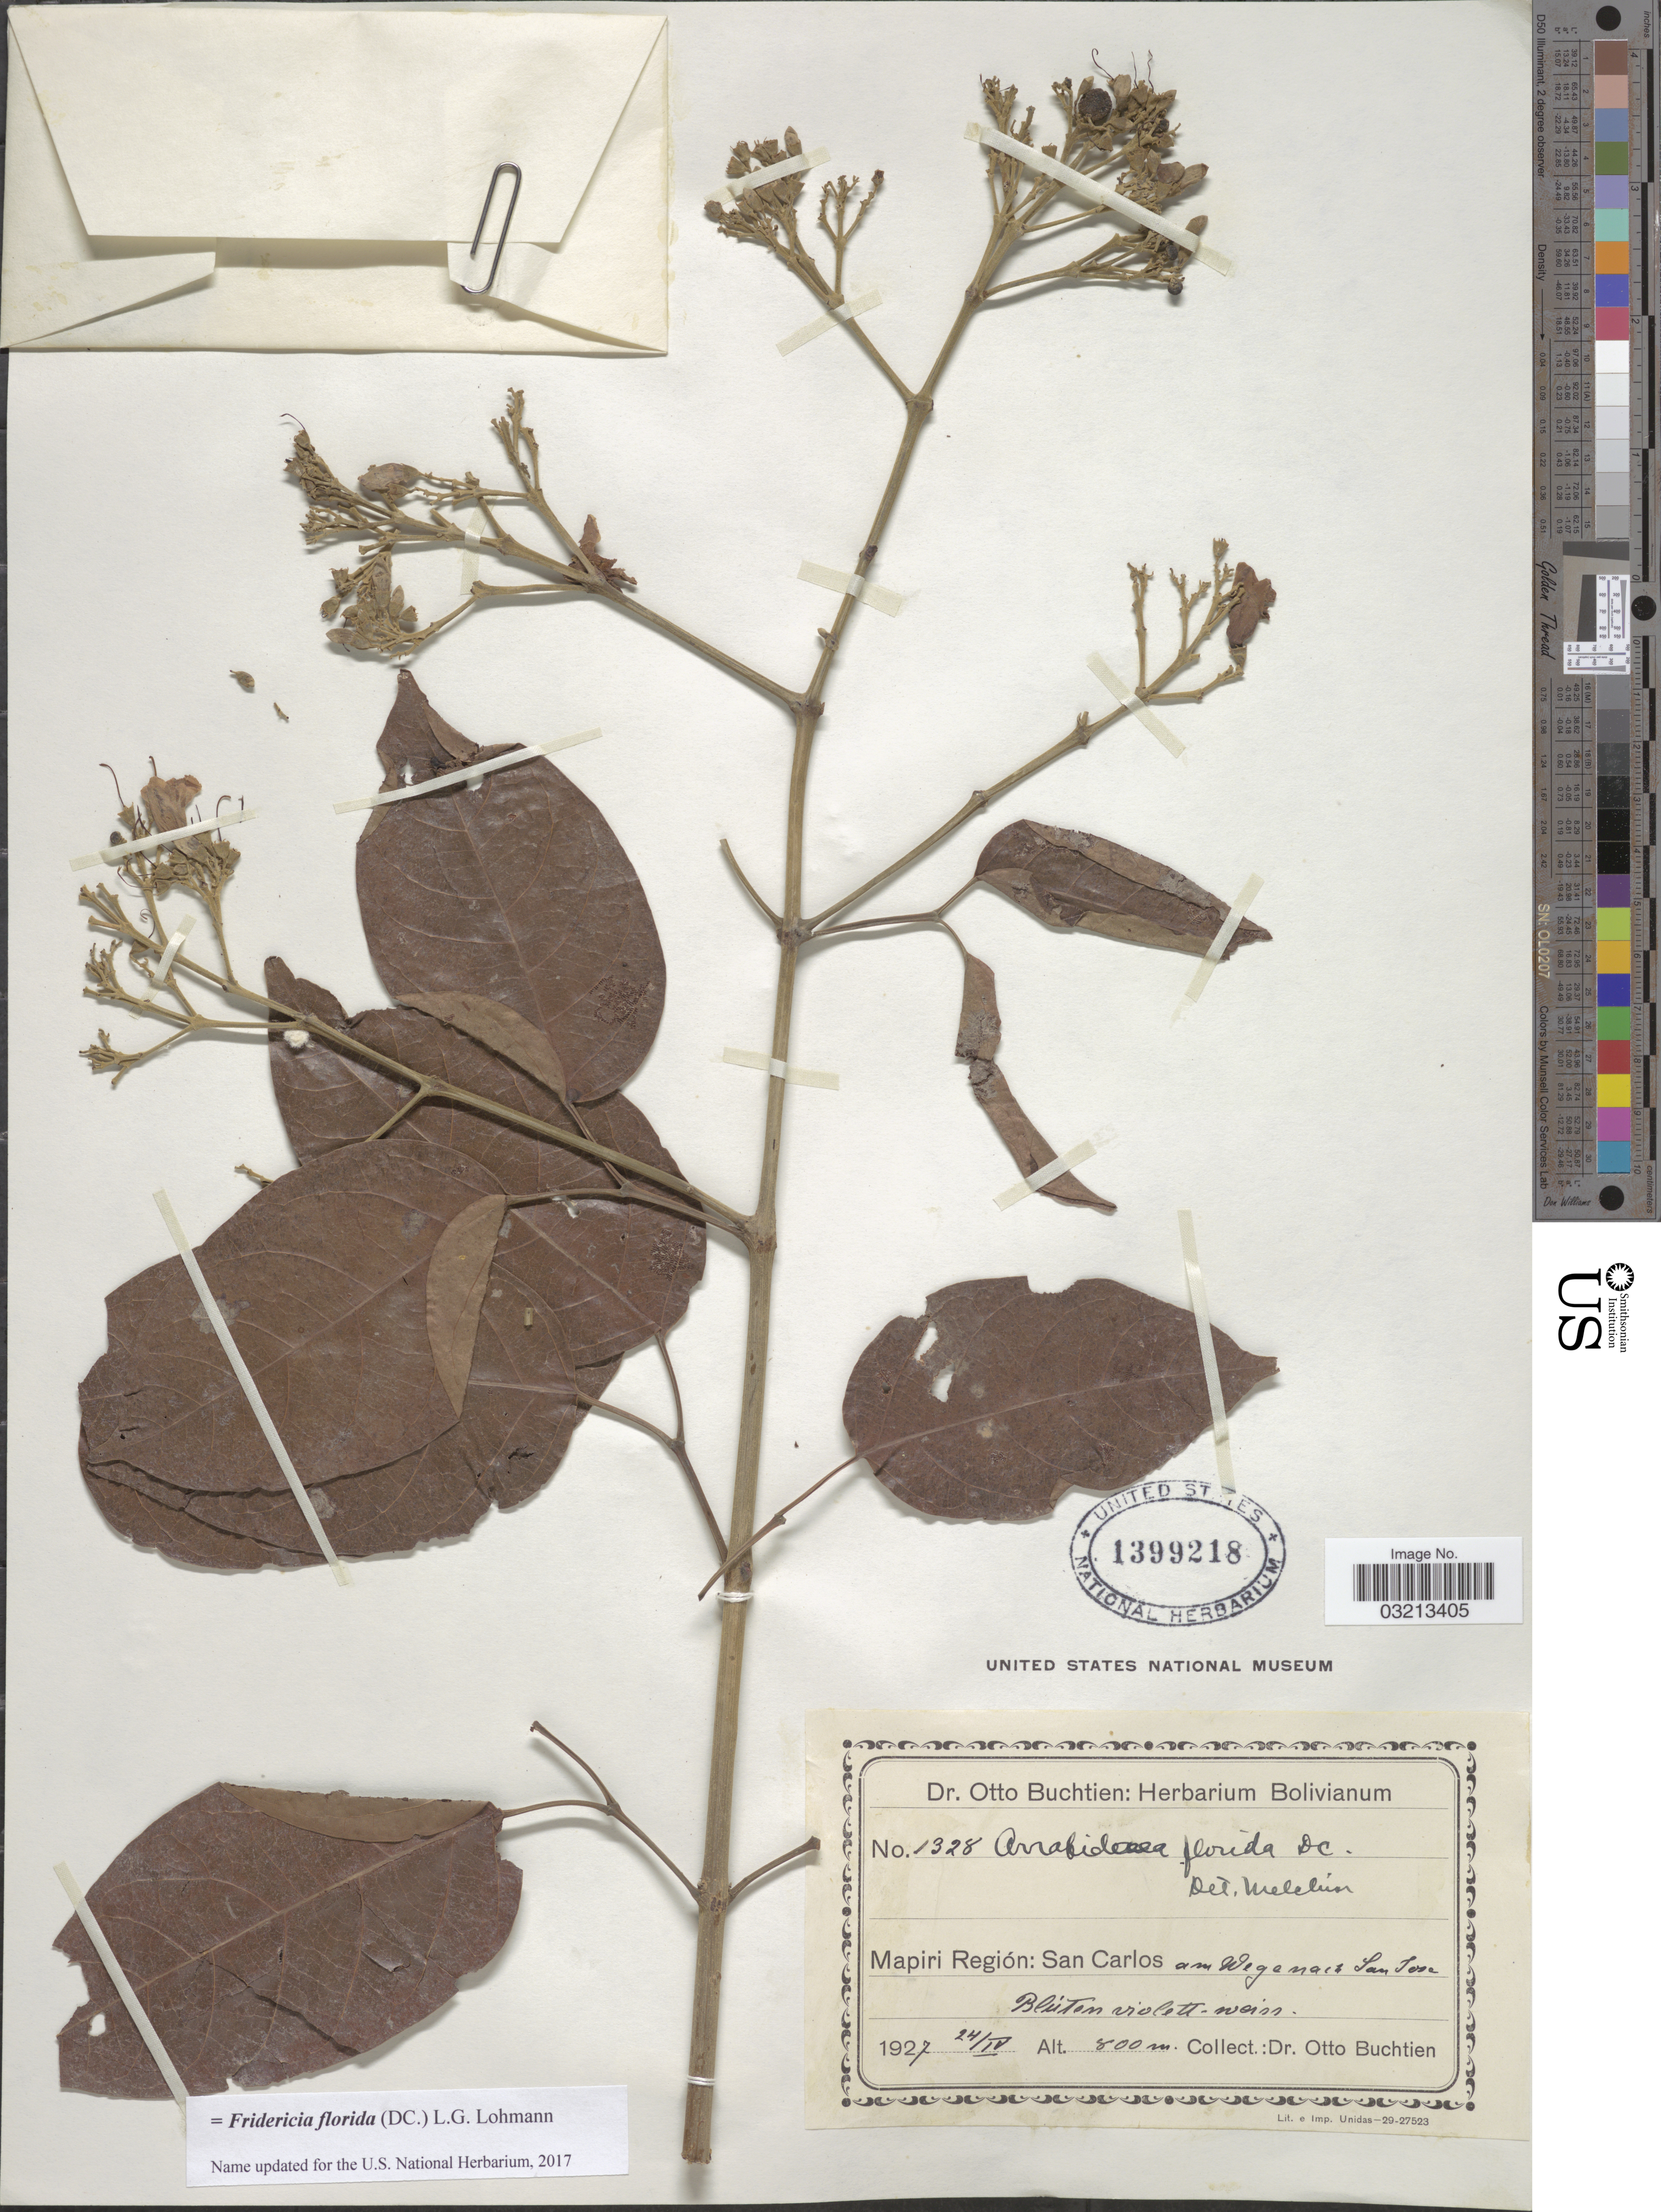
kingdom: Plantae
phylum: Tracheophyta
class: Magnoliopsida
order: Lamiales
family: Bignoniaceae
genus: Fridericia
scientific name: Fridericia florida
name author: (DC.) L.G. Lohmann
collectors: O. Buchtien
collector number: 1328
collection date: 1927-04-24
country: Bolivia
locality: Mapiri Región: San Carlos am Wege nach San Jose.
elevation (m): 800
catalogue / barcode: US 1399218